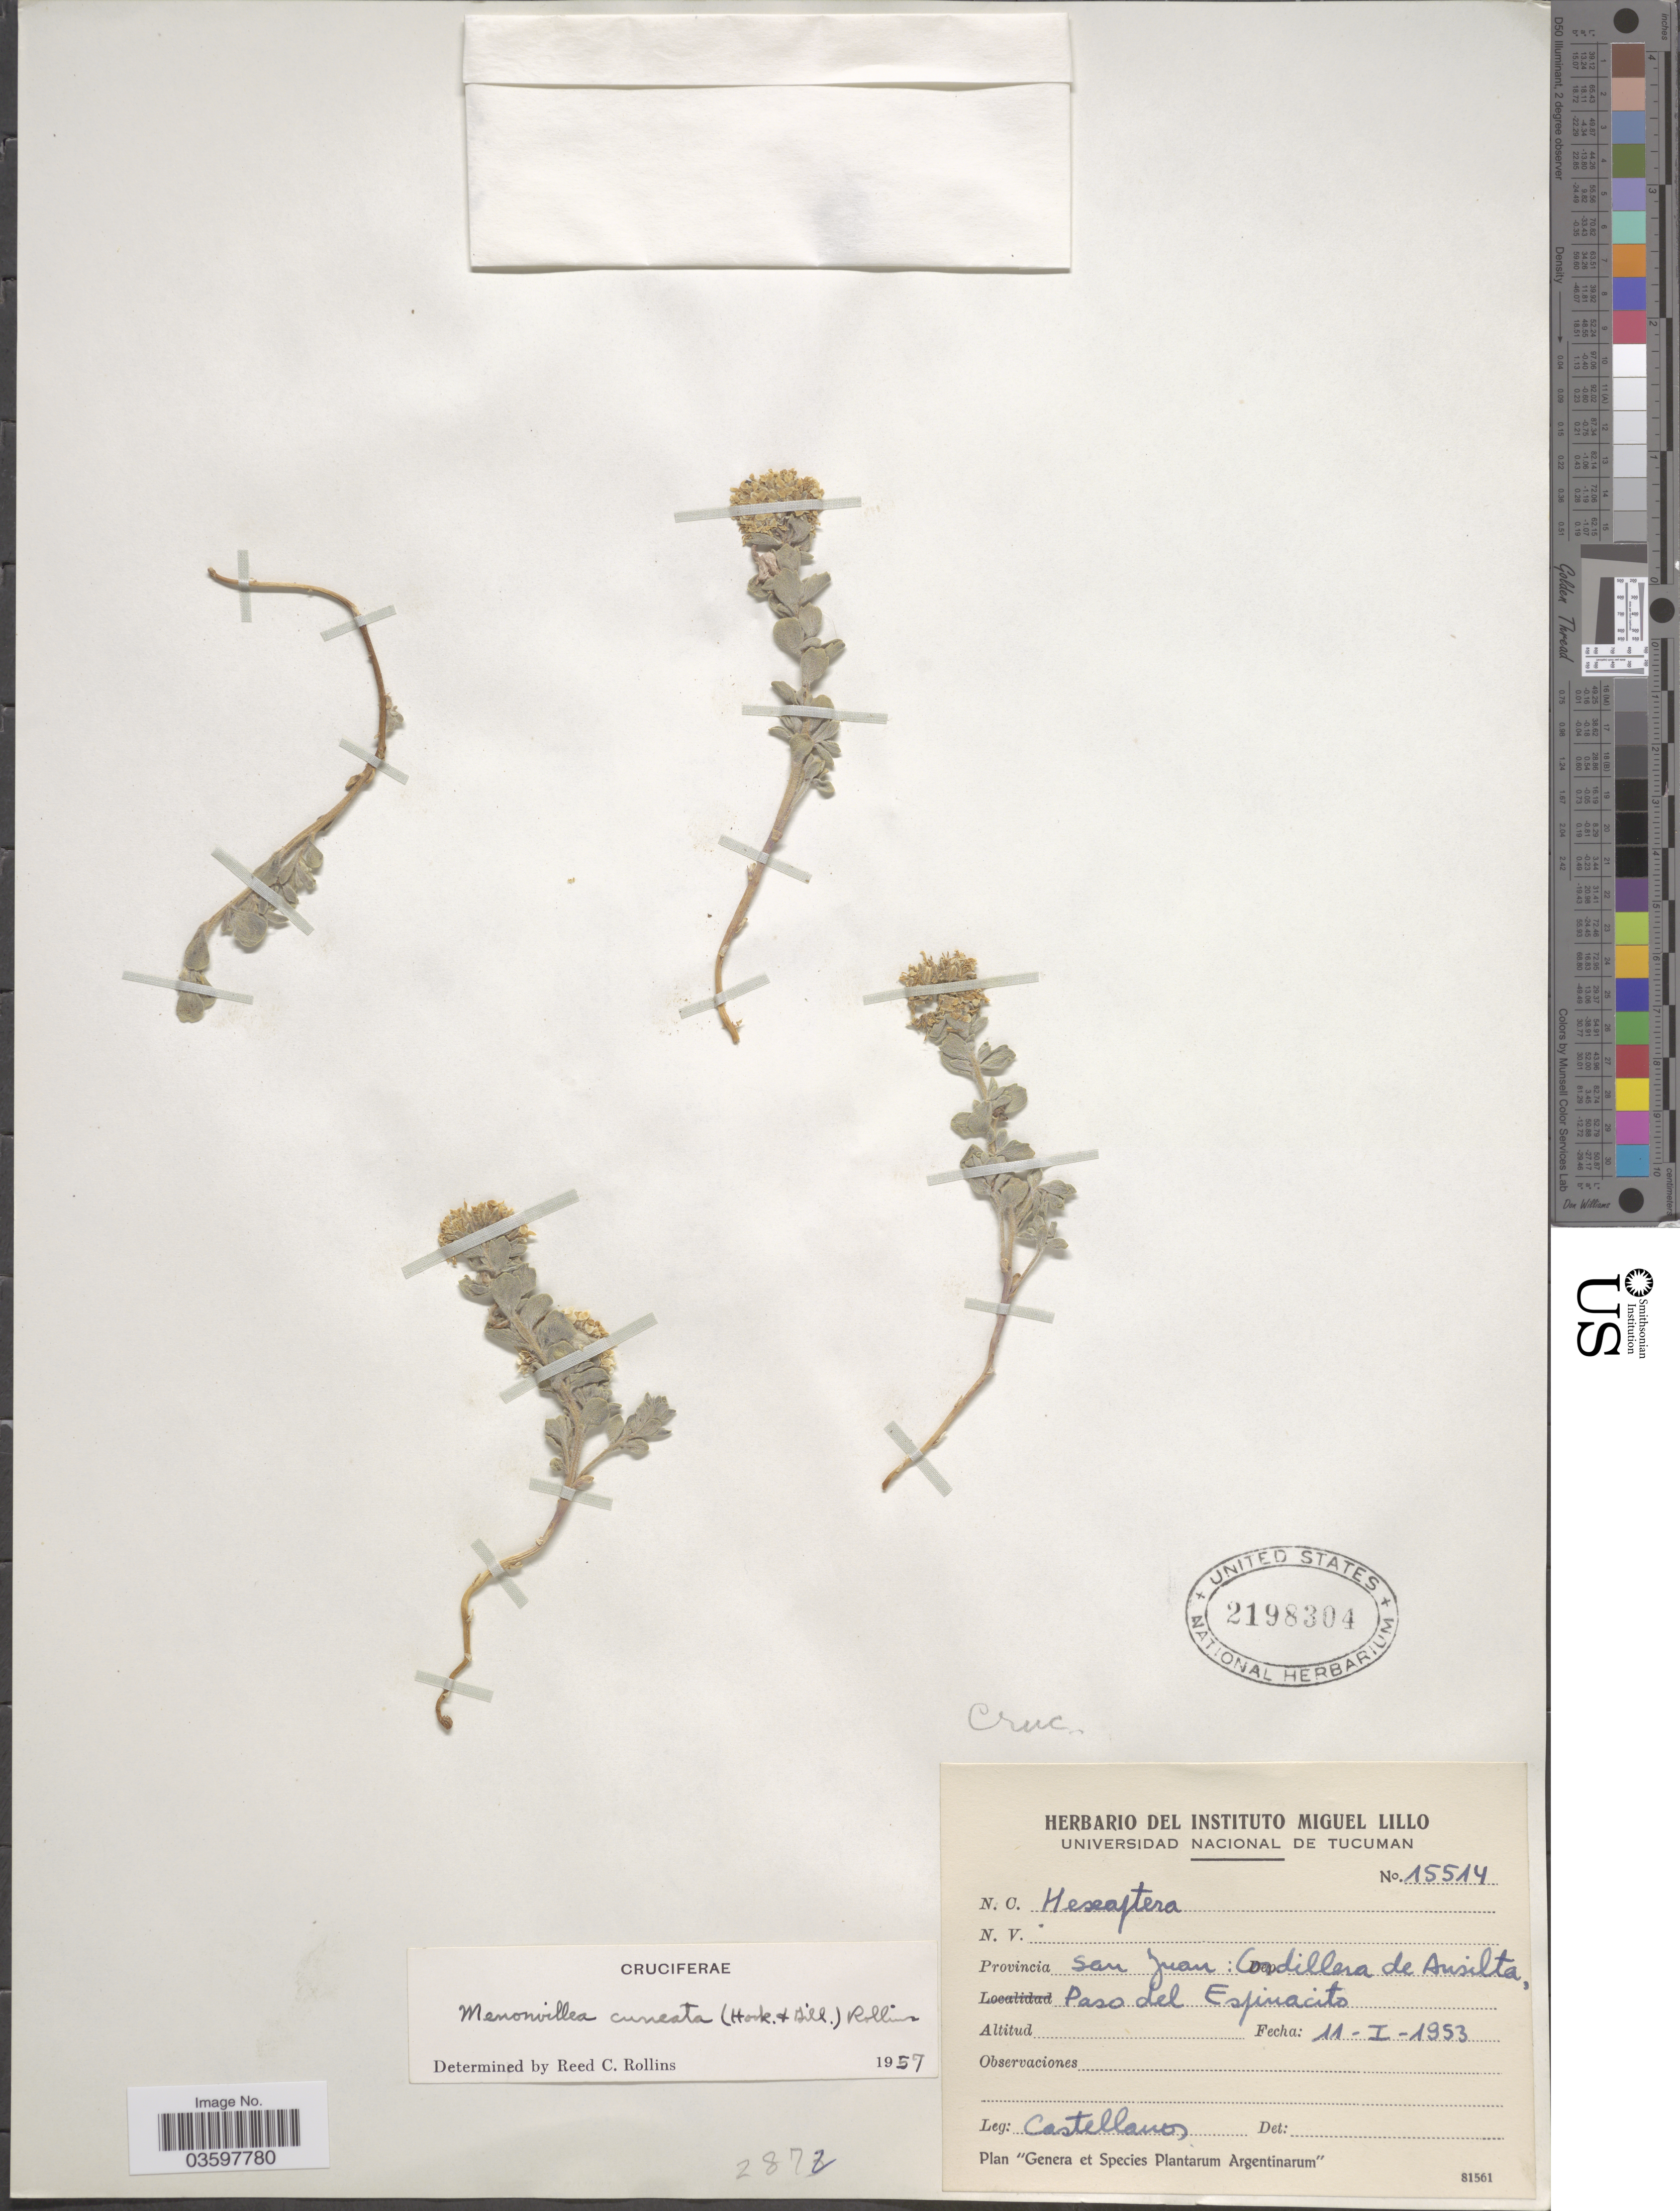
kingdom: Plantae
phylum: Tracheophyta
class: Magnoliopsida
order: Brassicales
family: Brassicaceae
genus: Menonvillea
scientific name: Menonvillea cuneata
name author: (Gillies & Hook.) Rollins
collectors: -- Castellanos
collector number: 15514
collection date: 1953-01-11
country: Argentina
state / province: San Juan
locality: Cordillera de Ansilta, Paso del Espinacito.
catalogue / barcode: US 2198304